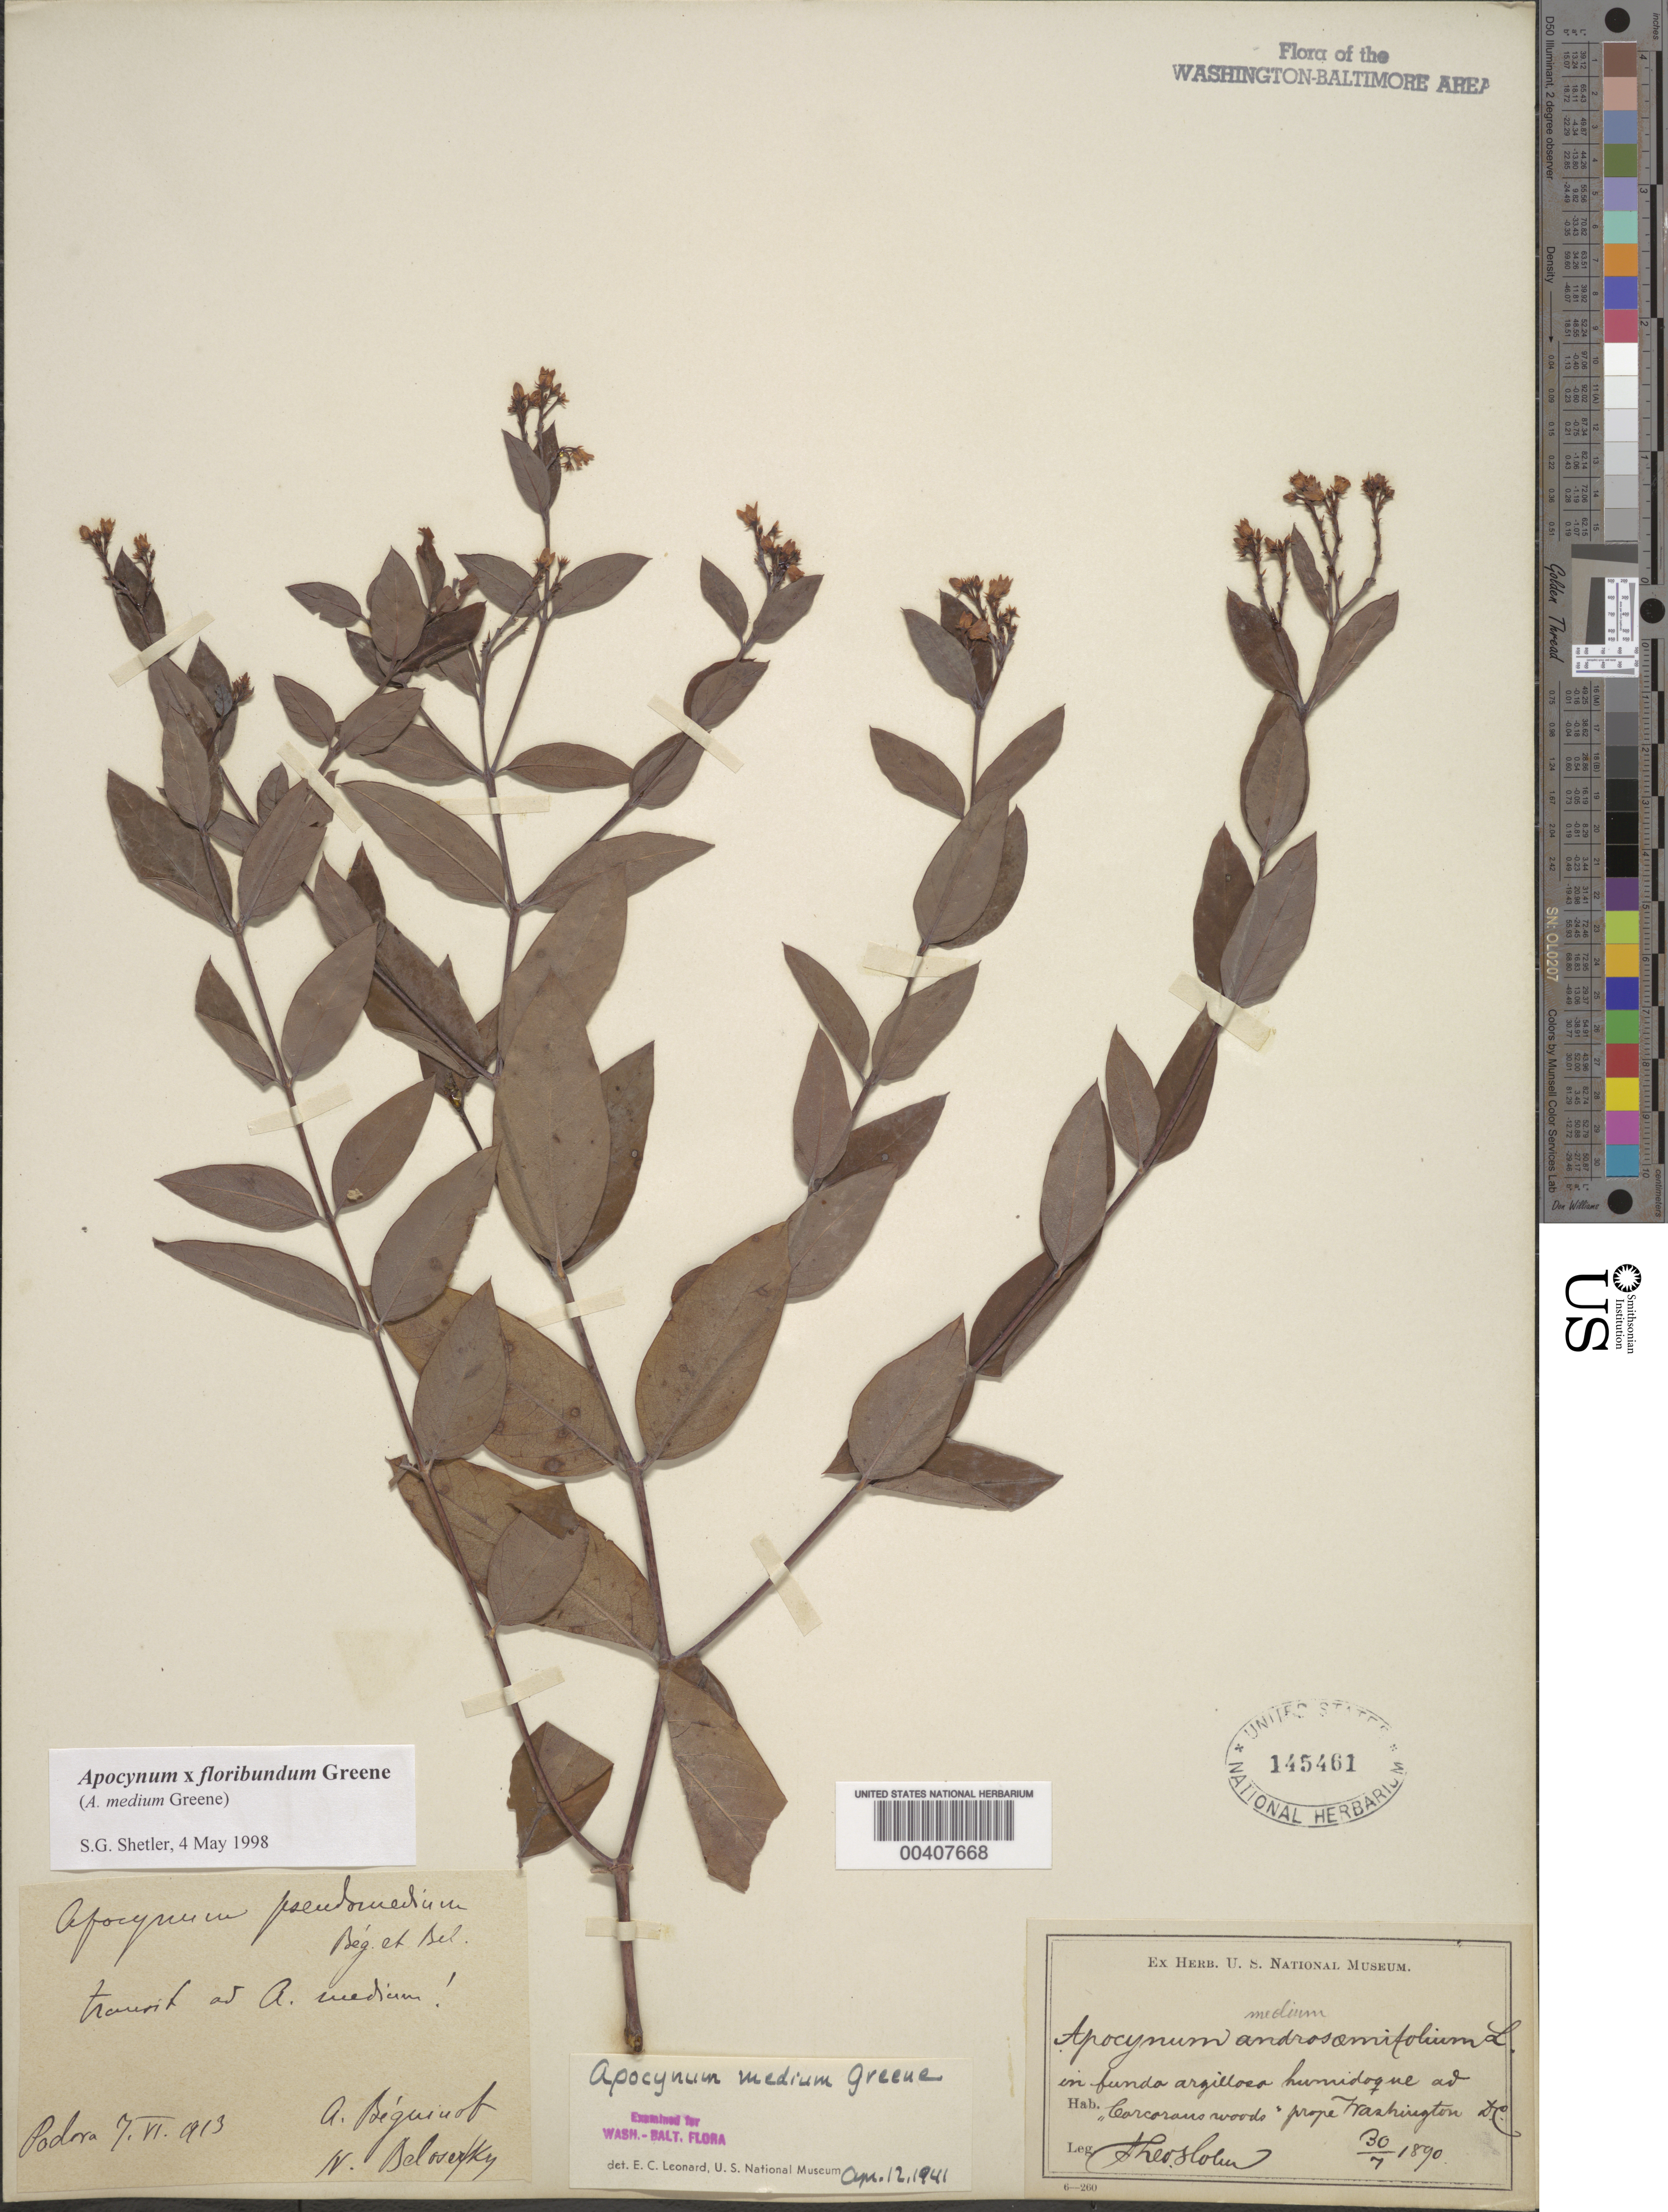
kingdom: Plantae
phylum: Tracheophyta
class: Magnoliopsida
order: Gentianales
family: Apocynaceae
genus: Apocynum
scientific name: Apocynum x floribundum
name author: Greene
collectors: T. Holm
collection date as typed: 30 Jul 1890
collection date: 1890-07-30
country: United States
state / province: District of Columbia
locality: Corcorans Woods, near Washington DC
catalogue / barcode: US 145461